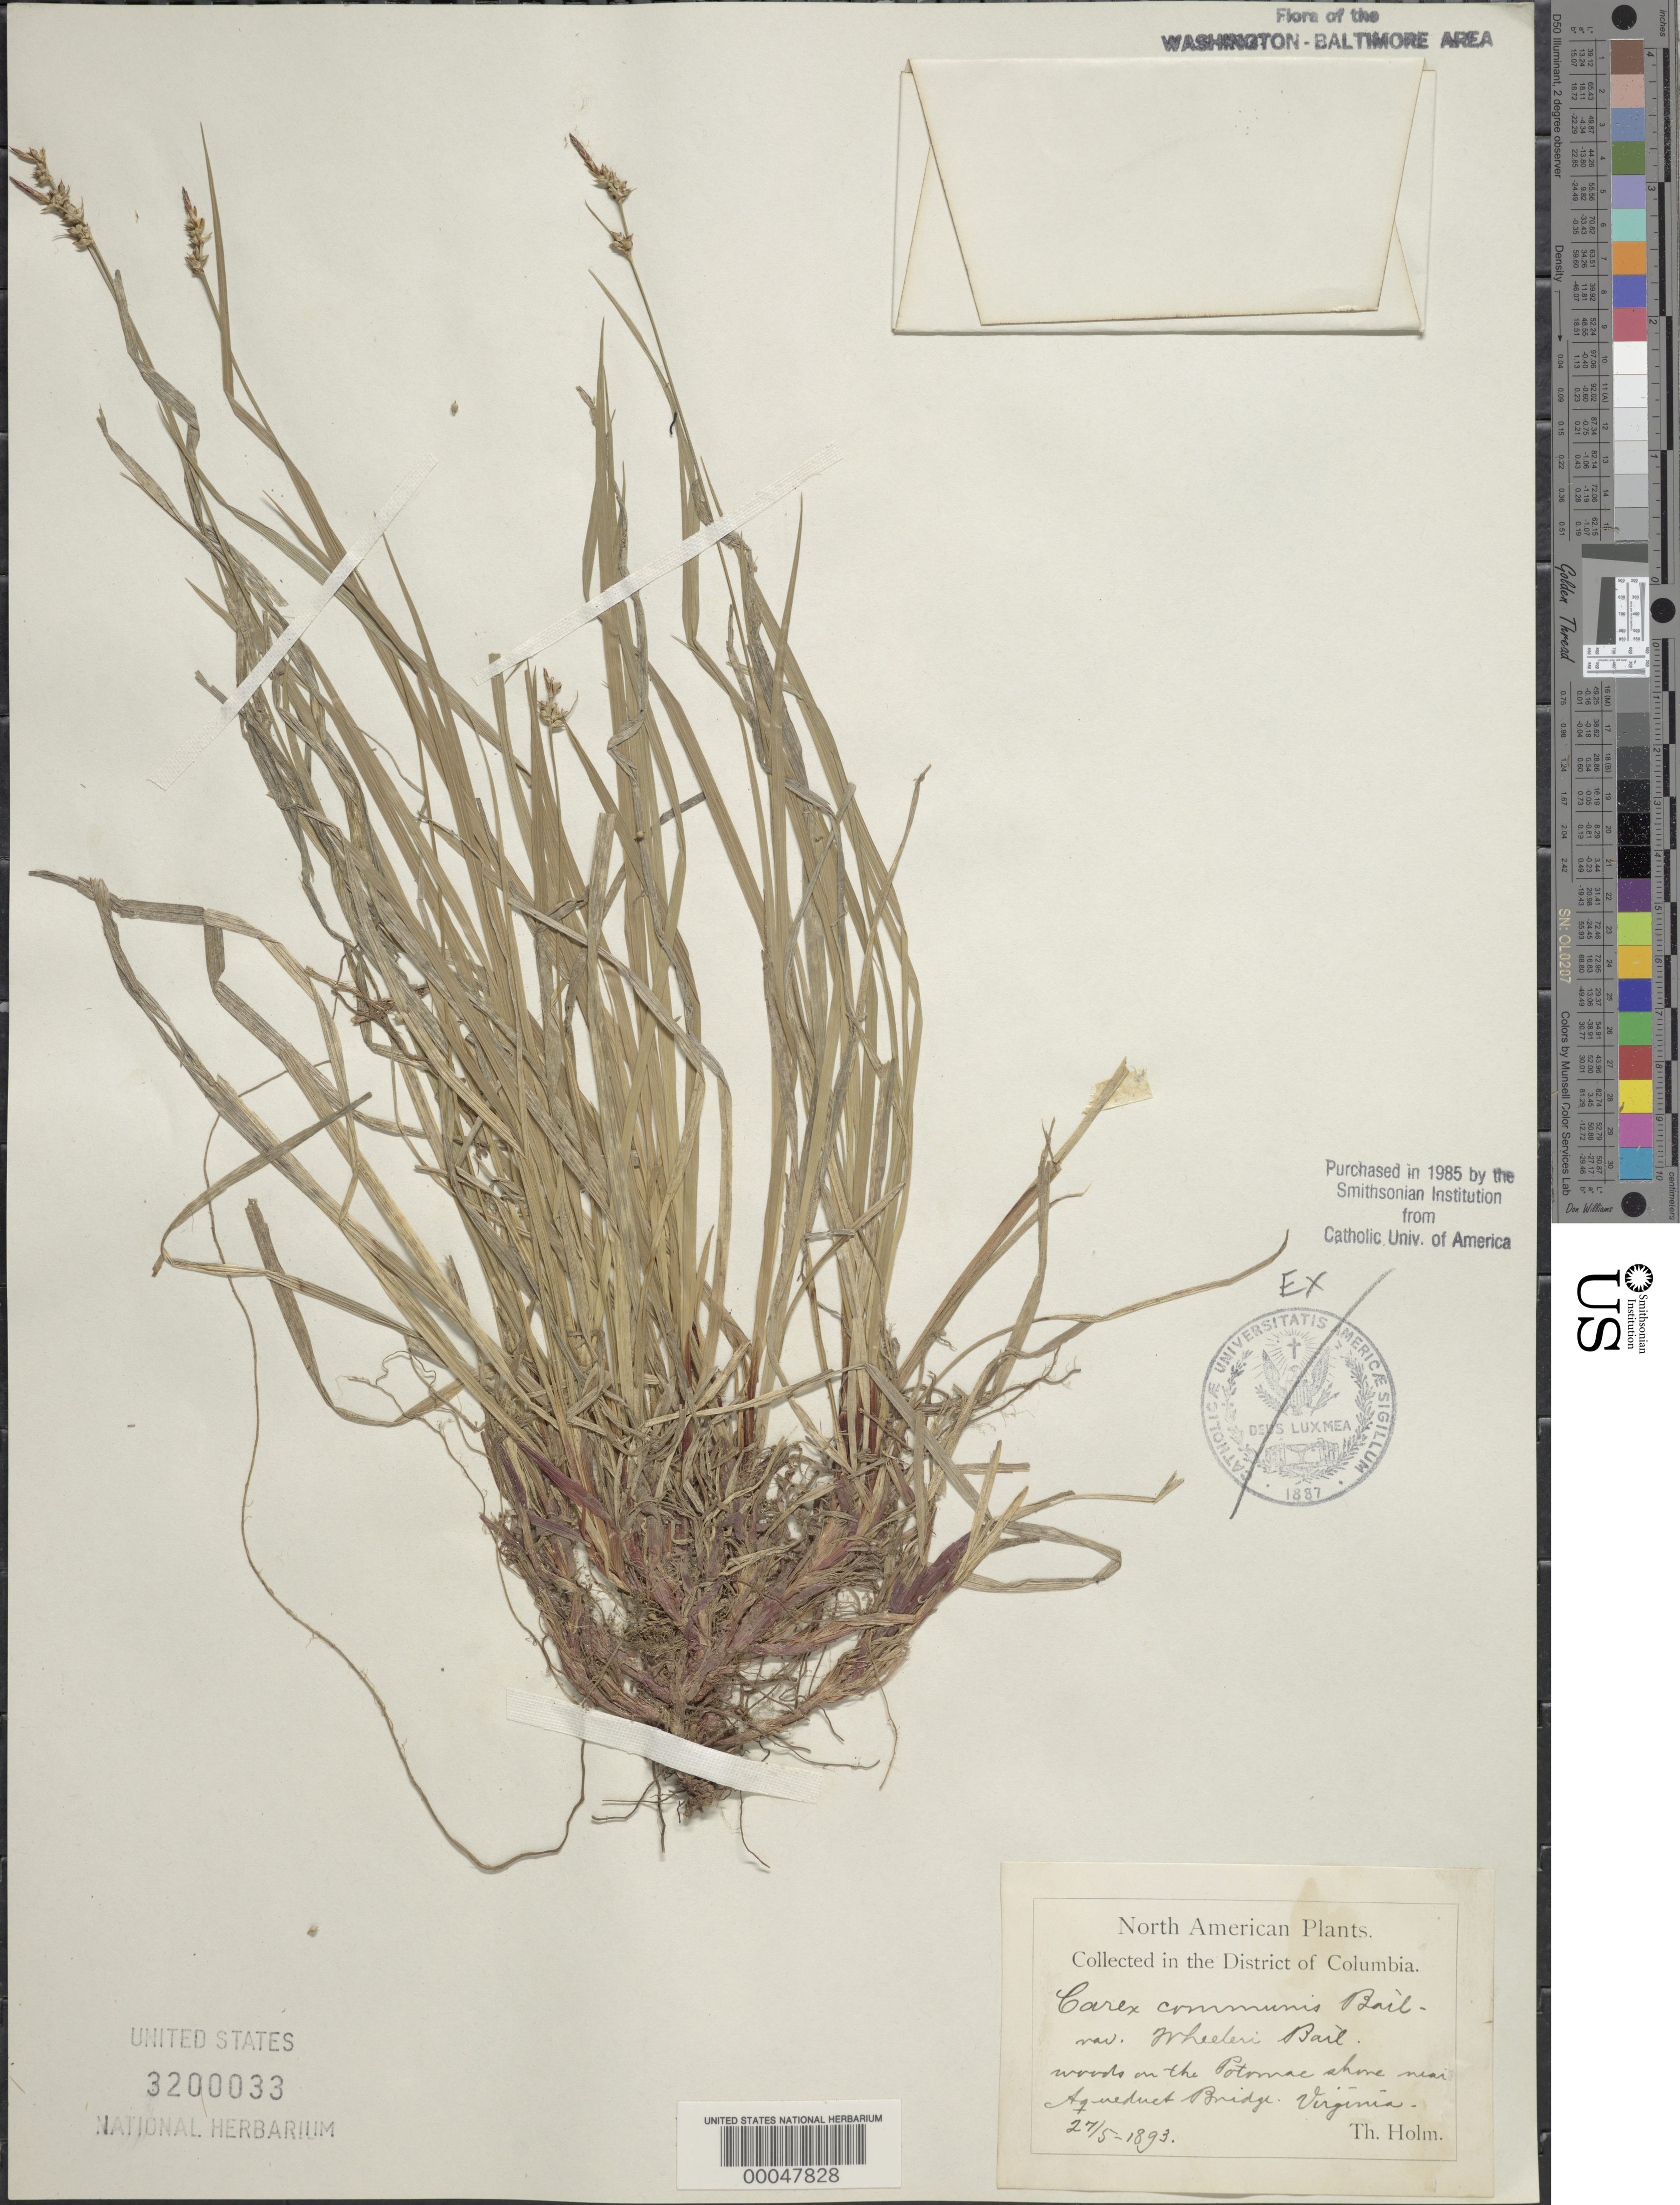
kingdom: Plantae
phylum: Tracheophyta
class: Liliopsida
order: Poales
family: Cyperaceae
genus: Carex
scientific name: Carex communis var. wheeleri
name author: L.H. Bailey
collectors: T. Holm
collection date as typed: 27 May 1893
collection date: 1893-05-27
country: United States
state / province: Virginia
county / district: Arlington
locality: Potomac shore near Aqueduct Bridge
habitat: Woods along shore of the Potomac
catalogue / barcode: US 3200033